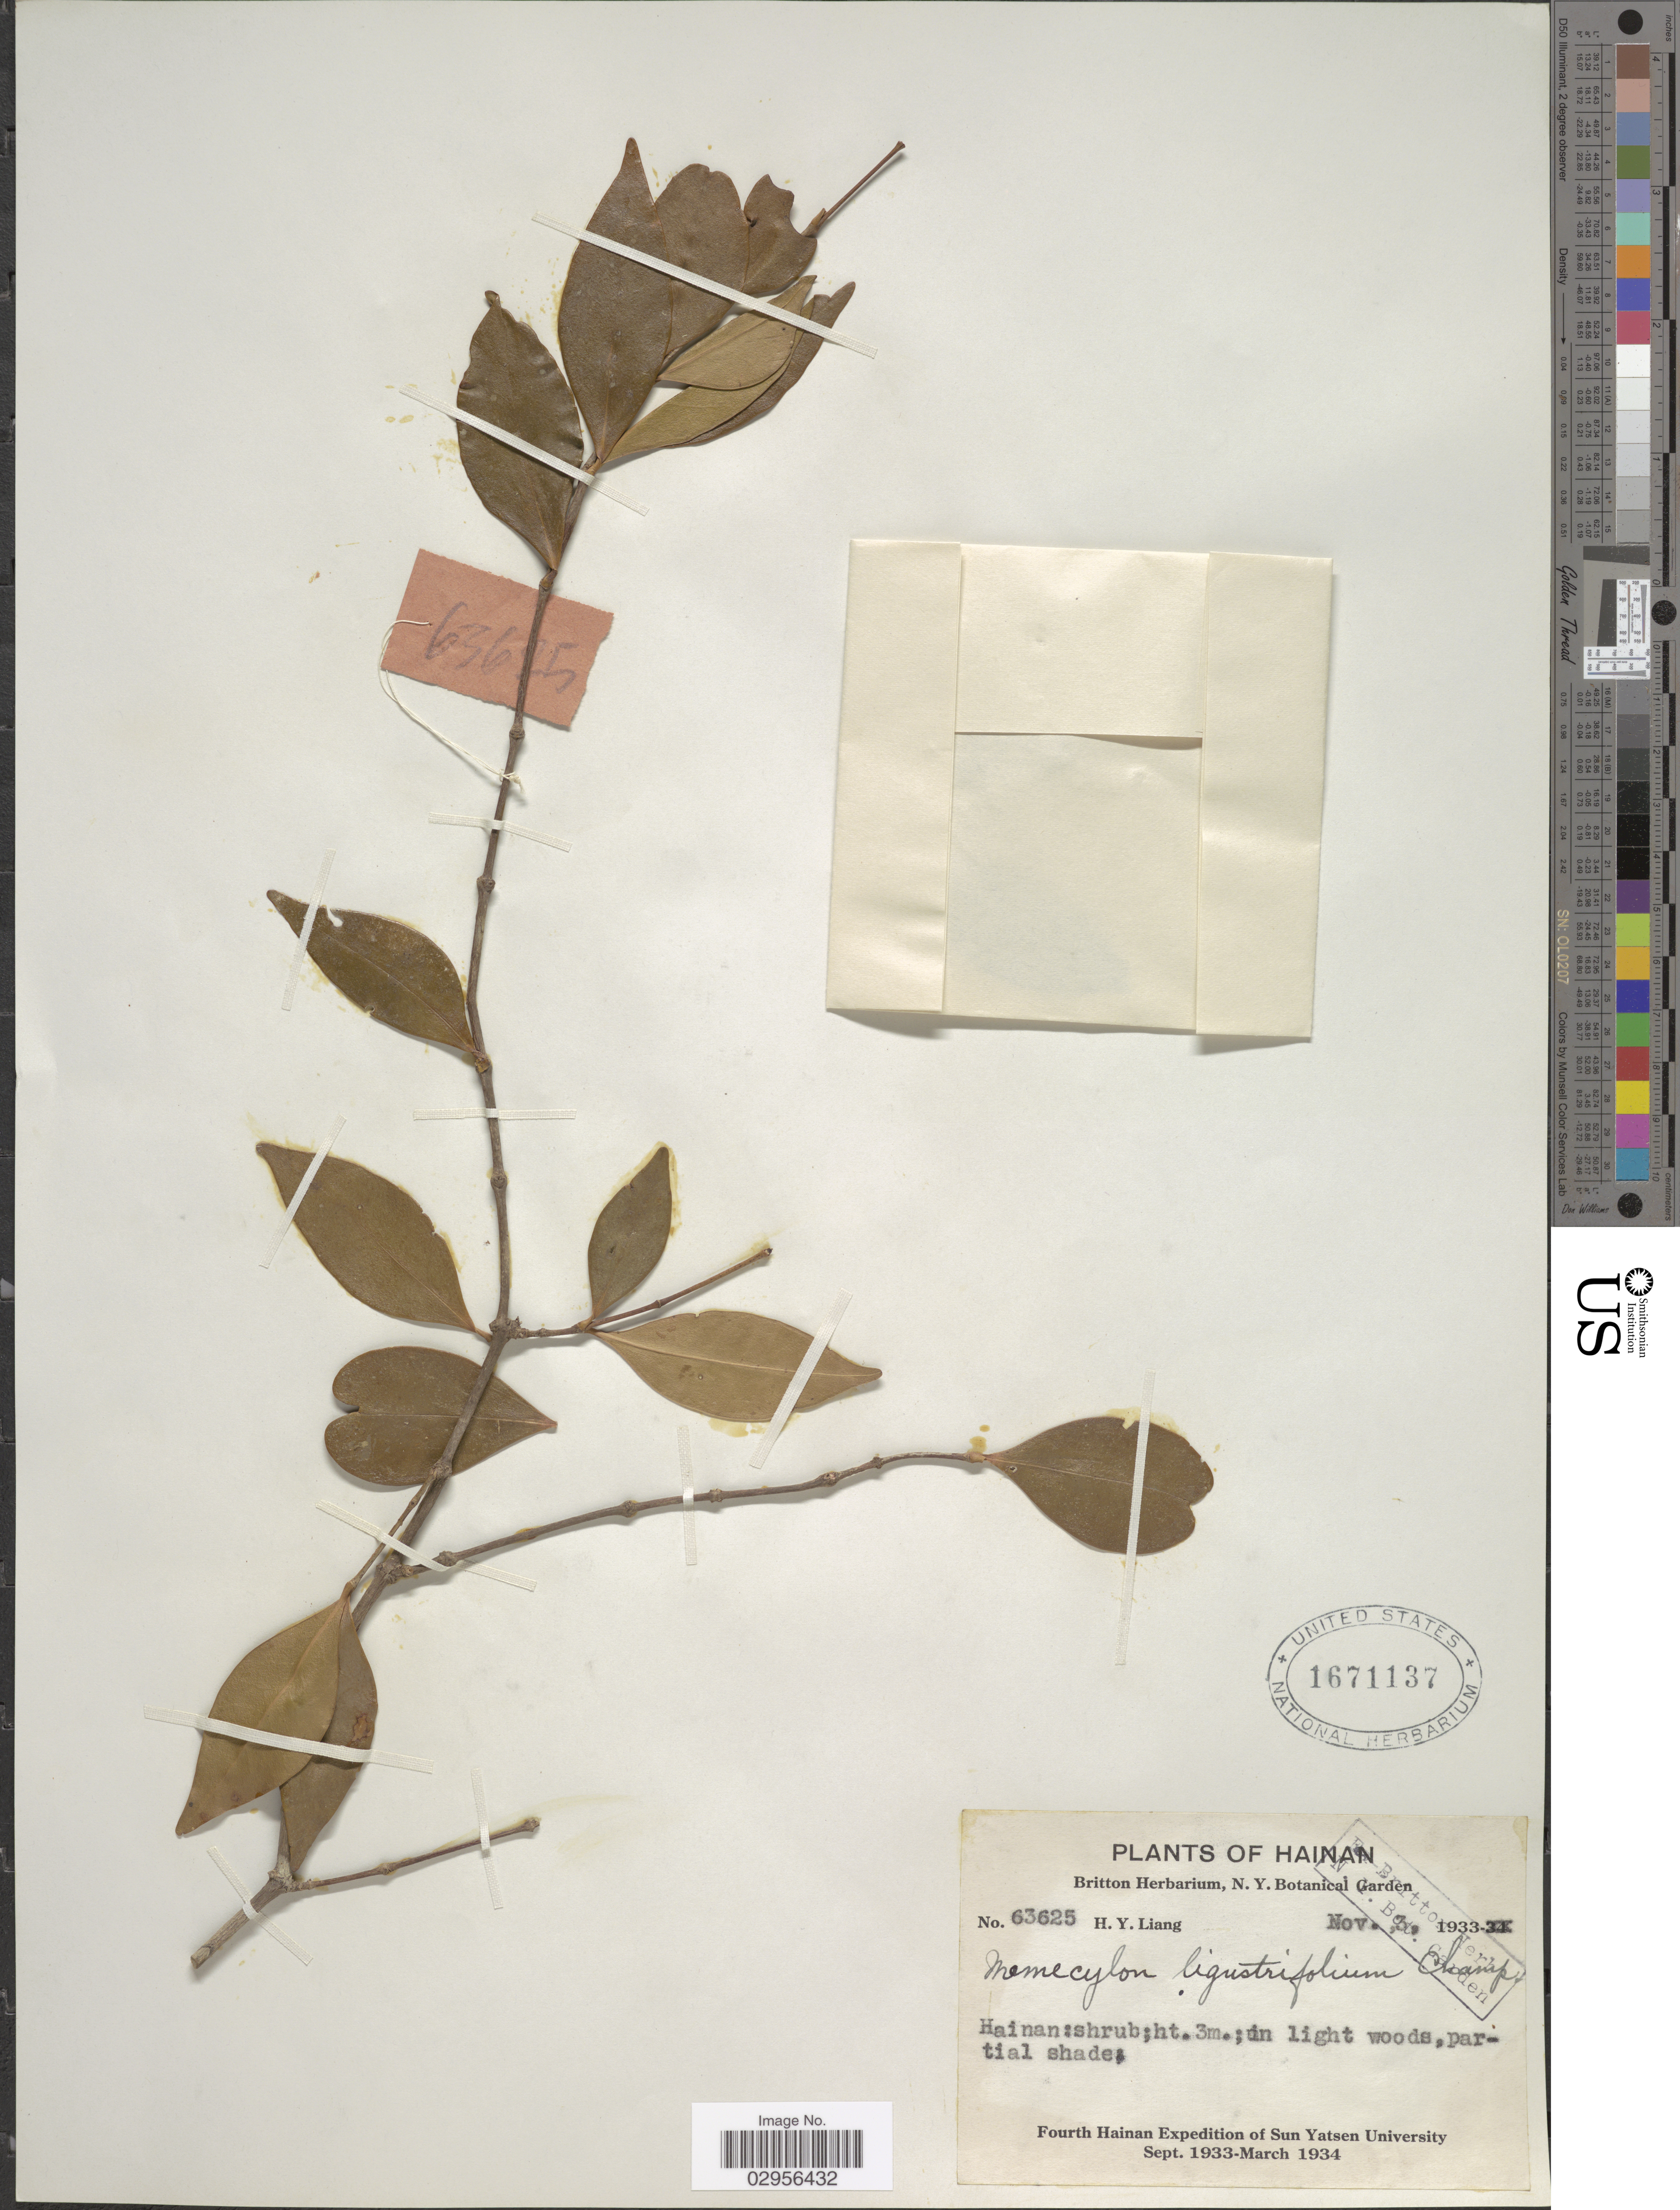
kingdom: Plantae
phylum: Tracheophyta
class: Magnoliopsida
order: Myrtales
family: Melastomataceae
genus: Memecylon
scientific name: Memecylon ligustrifolium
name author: Champ. ex Benth.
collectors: H. Y. Liang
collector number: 63625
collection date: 1933-11-03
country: China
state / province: Hainan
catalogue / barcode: US 1671137